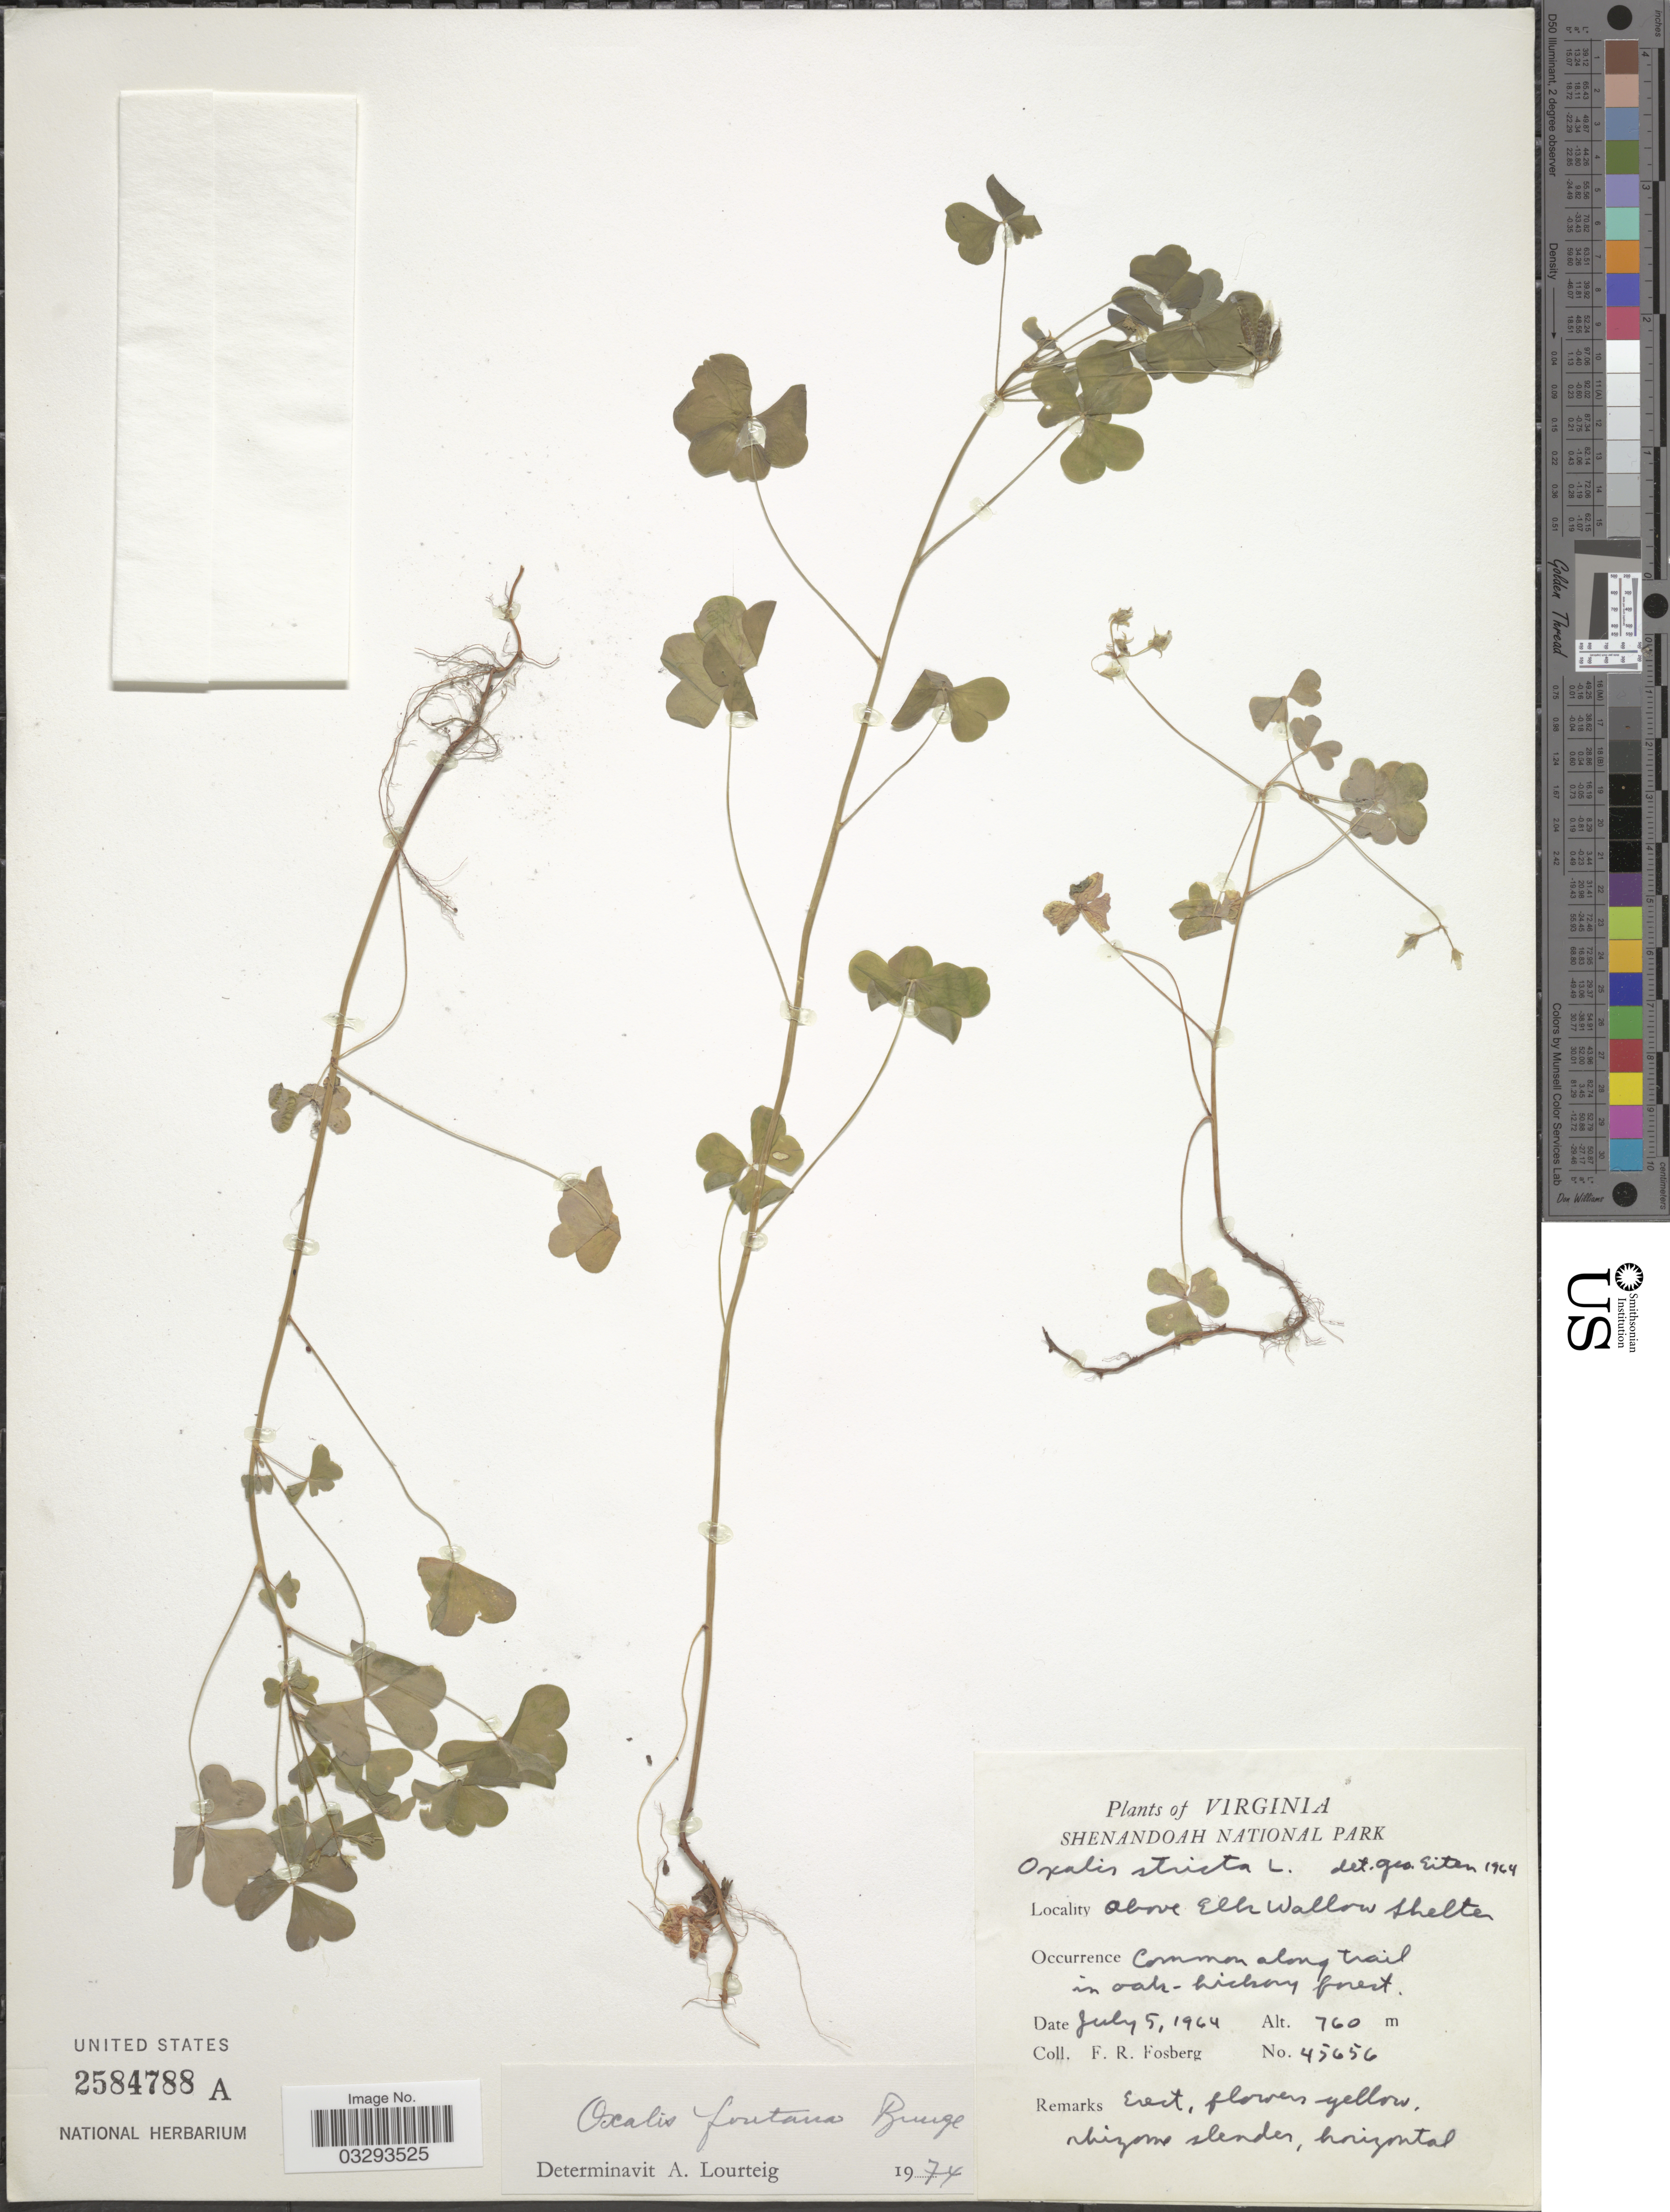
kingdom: Plantae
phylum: Tracheophyta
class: Magnoliopsida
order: Oxalidales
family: Oxalidaceae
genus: Oxalis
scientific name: Oxalis fontana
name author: Bunge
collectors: F. R. Fosberg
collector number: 45656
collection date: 1964-07-05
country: United States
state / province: Virginia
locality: Shenandoah National Park. Above Elk Wallow shelter.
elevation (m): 760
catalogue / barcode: US 2584788A